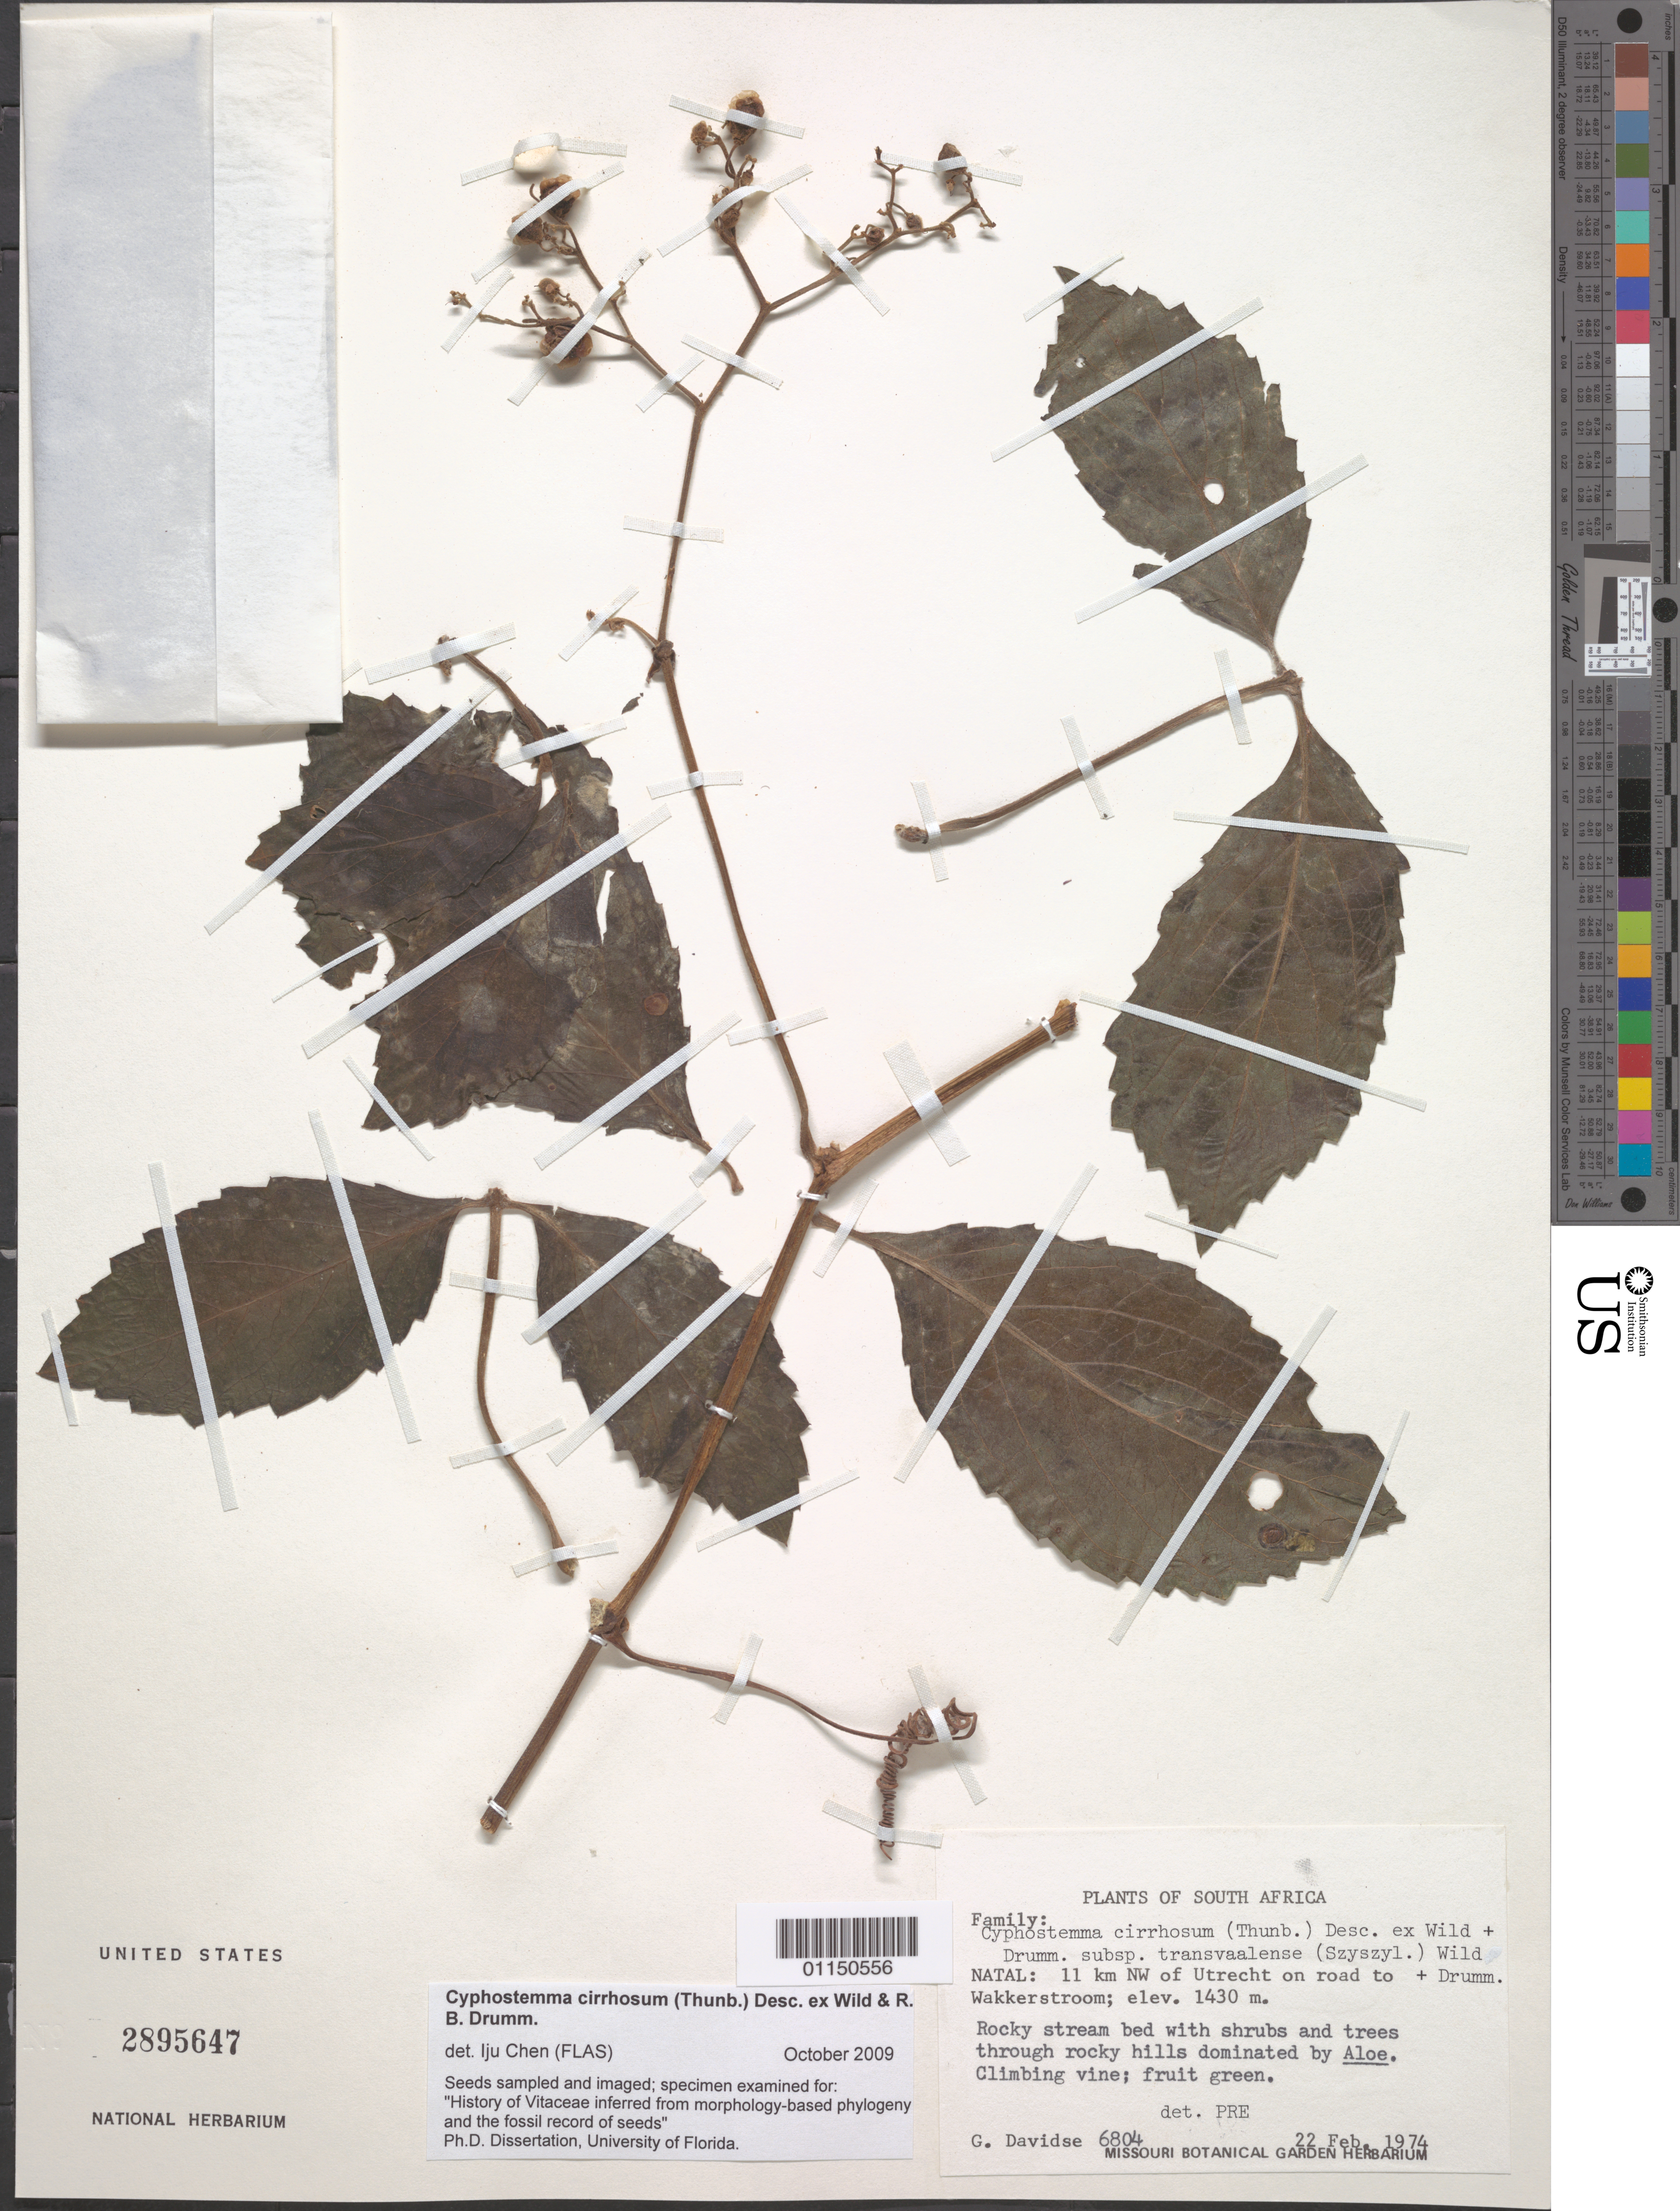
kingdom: Plantae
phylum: Tracheophyta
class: Magnoliopsida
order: Vitales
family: Vitaceae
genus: Cyphostemma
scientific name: Cyphostemma cirrhosum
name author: (Thunb.) Desc. ex Wild & R.B. Drumm.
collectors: G. Davidse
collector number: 6804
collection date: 1974-02-22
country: South Africa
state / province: KwaZulu-Natal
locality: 11 km NW of Utrecht on Rd to Wakkerstroom.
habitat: Rocky stream bed with shrubs and trees through rocky hills. Climbing vine.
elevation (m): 1430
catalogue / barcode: US 2895647